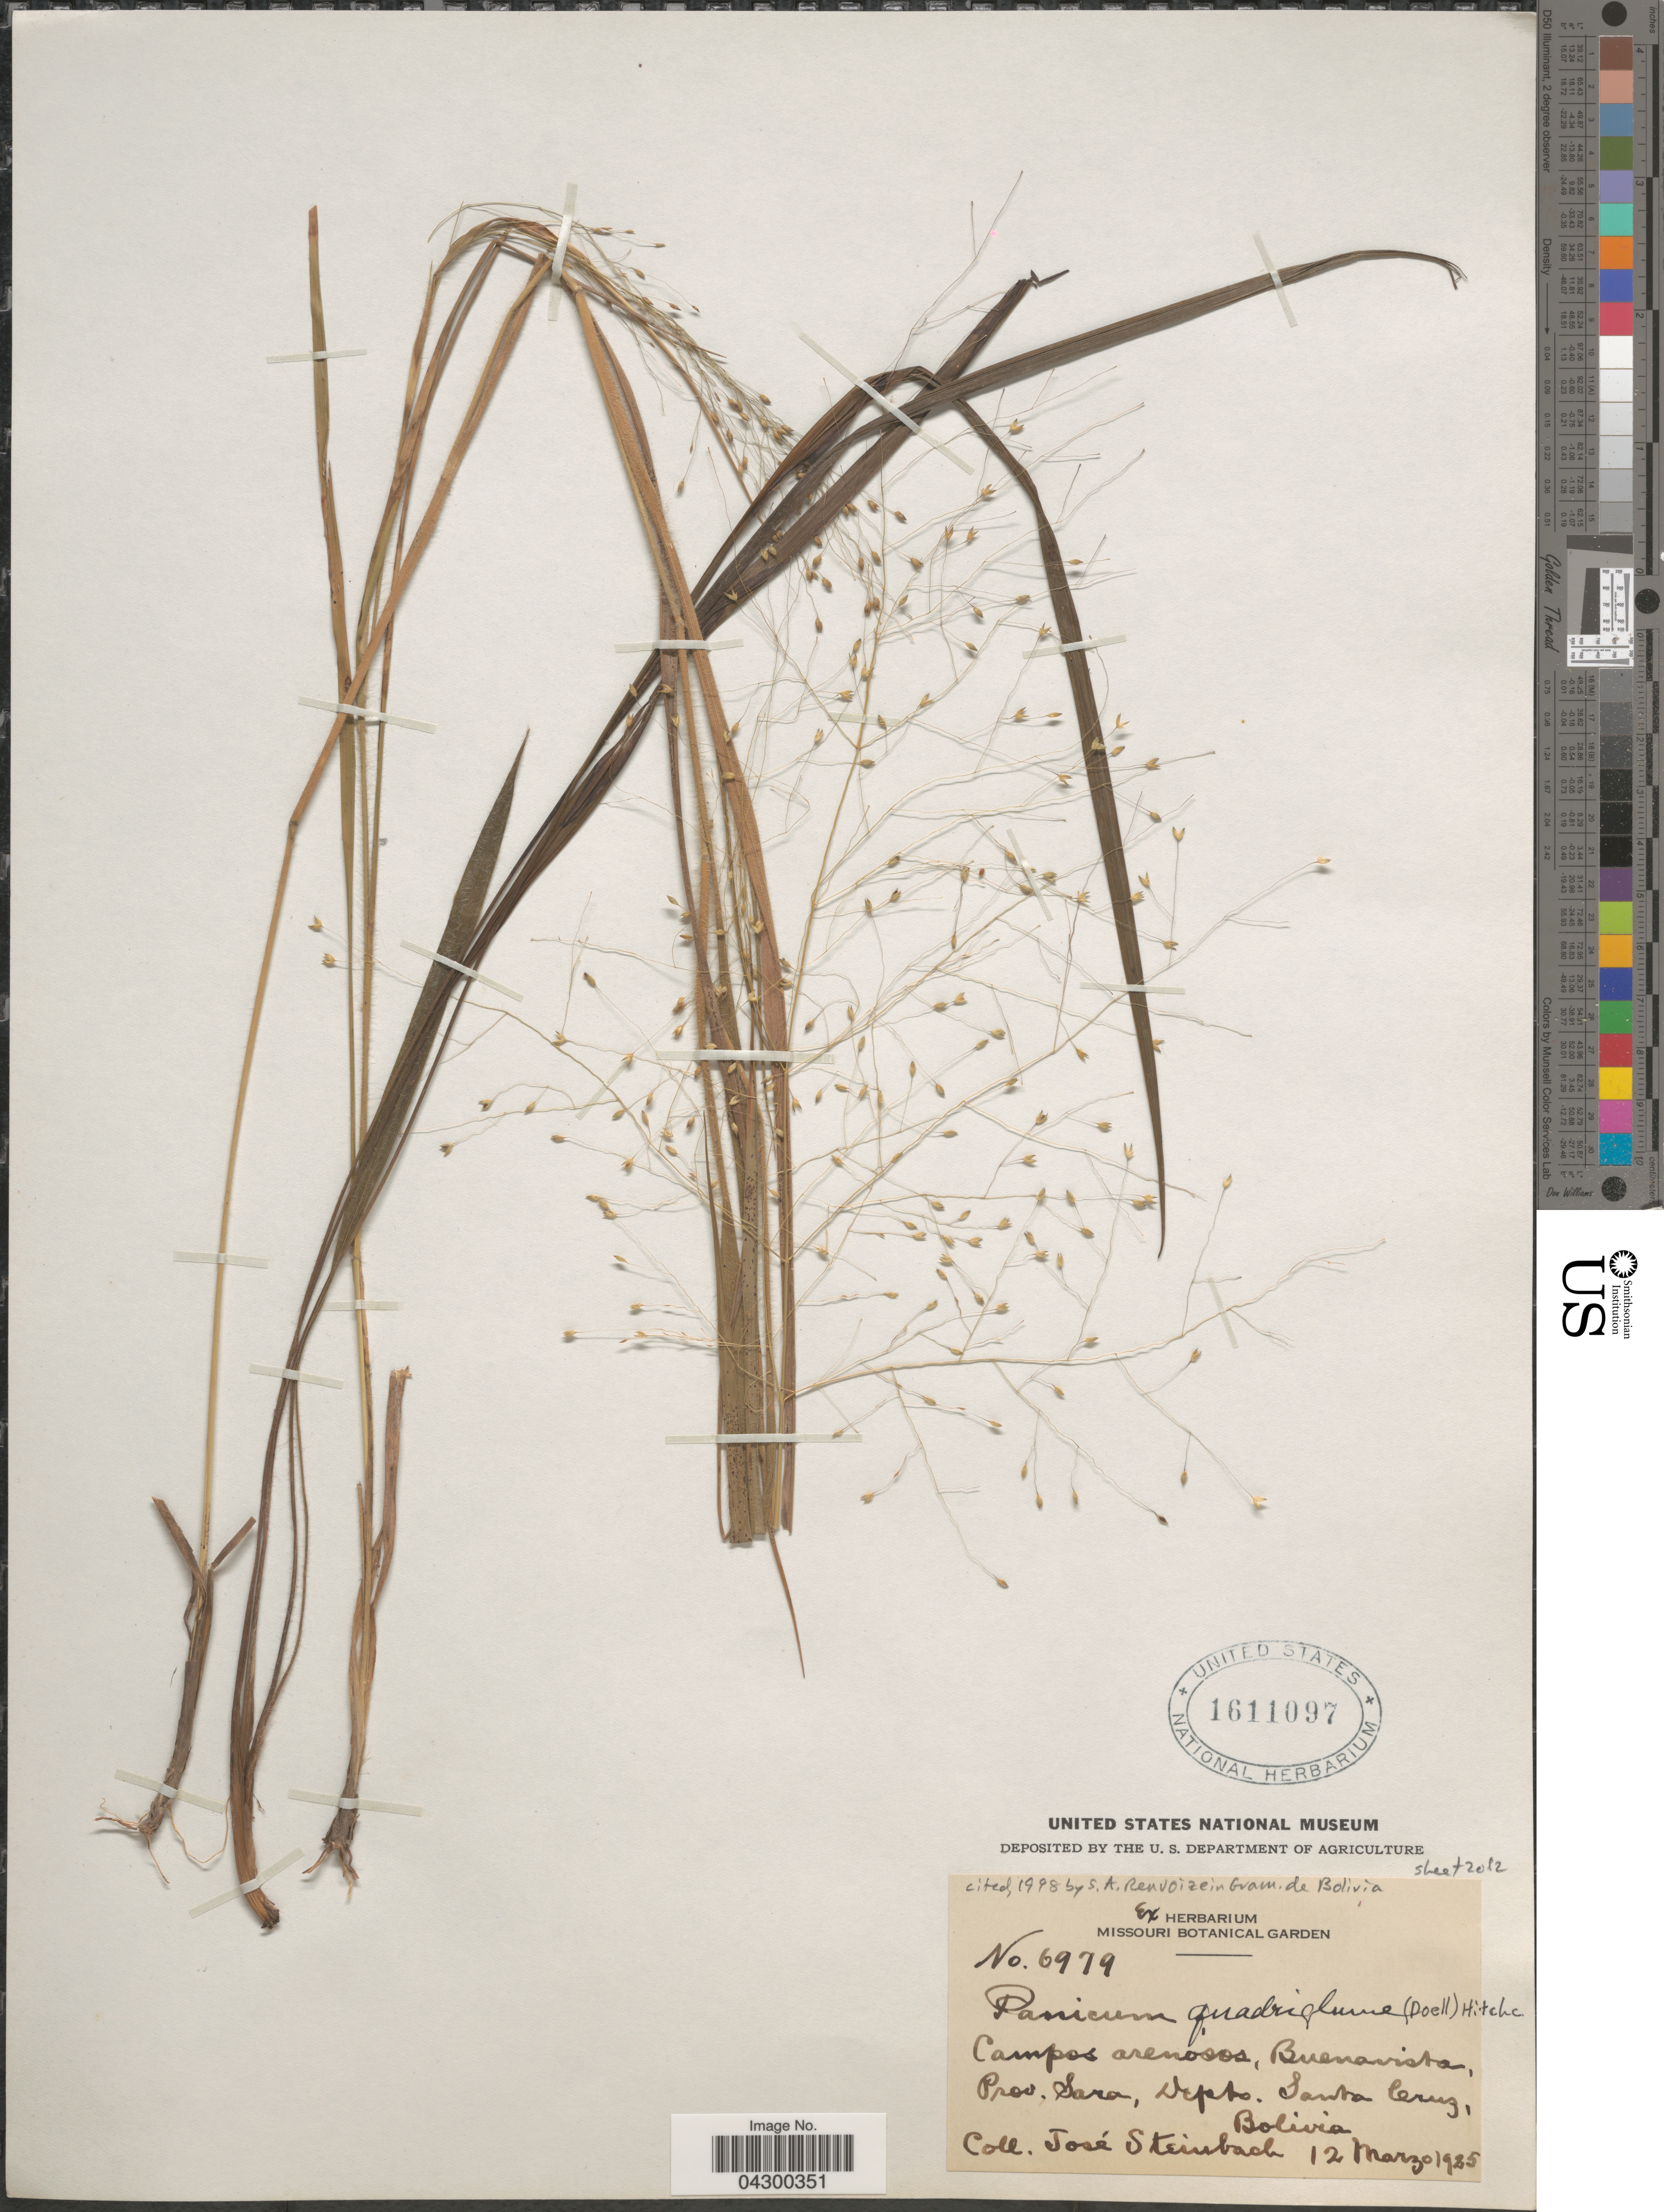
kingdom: Plantae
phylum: Tracheophyta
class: Liliopsida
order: Poales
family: Poaceae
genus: Panicum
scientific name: Panicum quadriglume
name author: (Döll) Hitchc.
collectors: J. Steinbach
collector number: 6979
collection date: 1925-03-12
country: Bolivia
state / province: Santa Cruz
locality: Campos arenosis, Buenavista, Prov. Sara, Depto. Santa Cruz.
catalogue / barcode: US 1611097